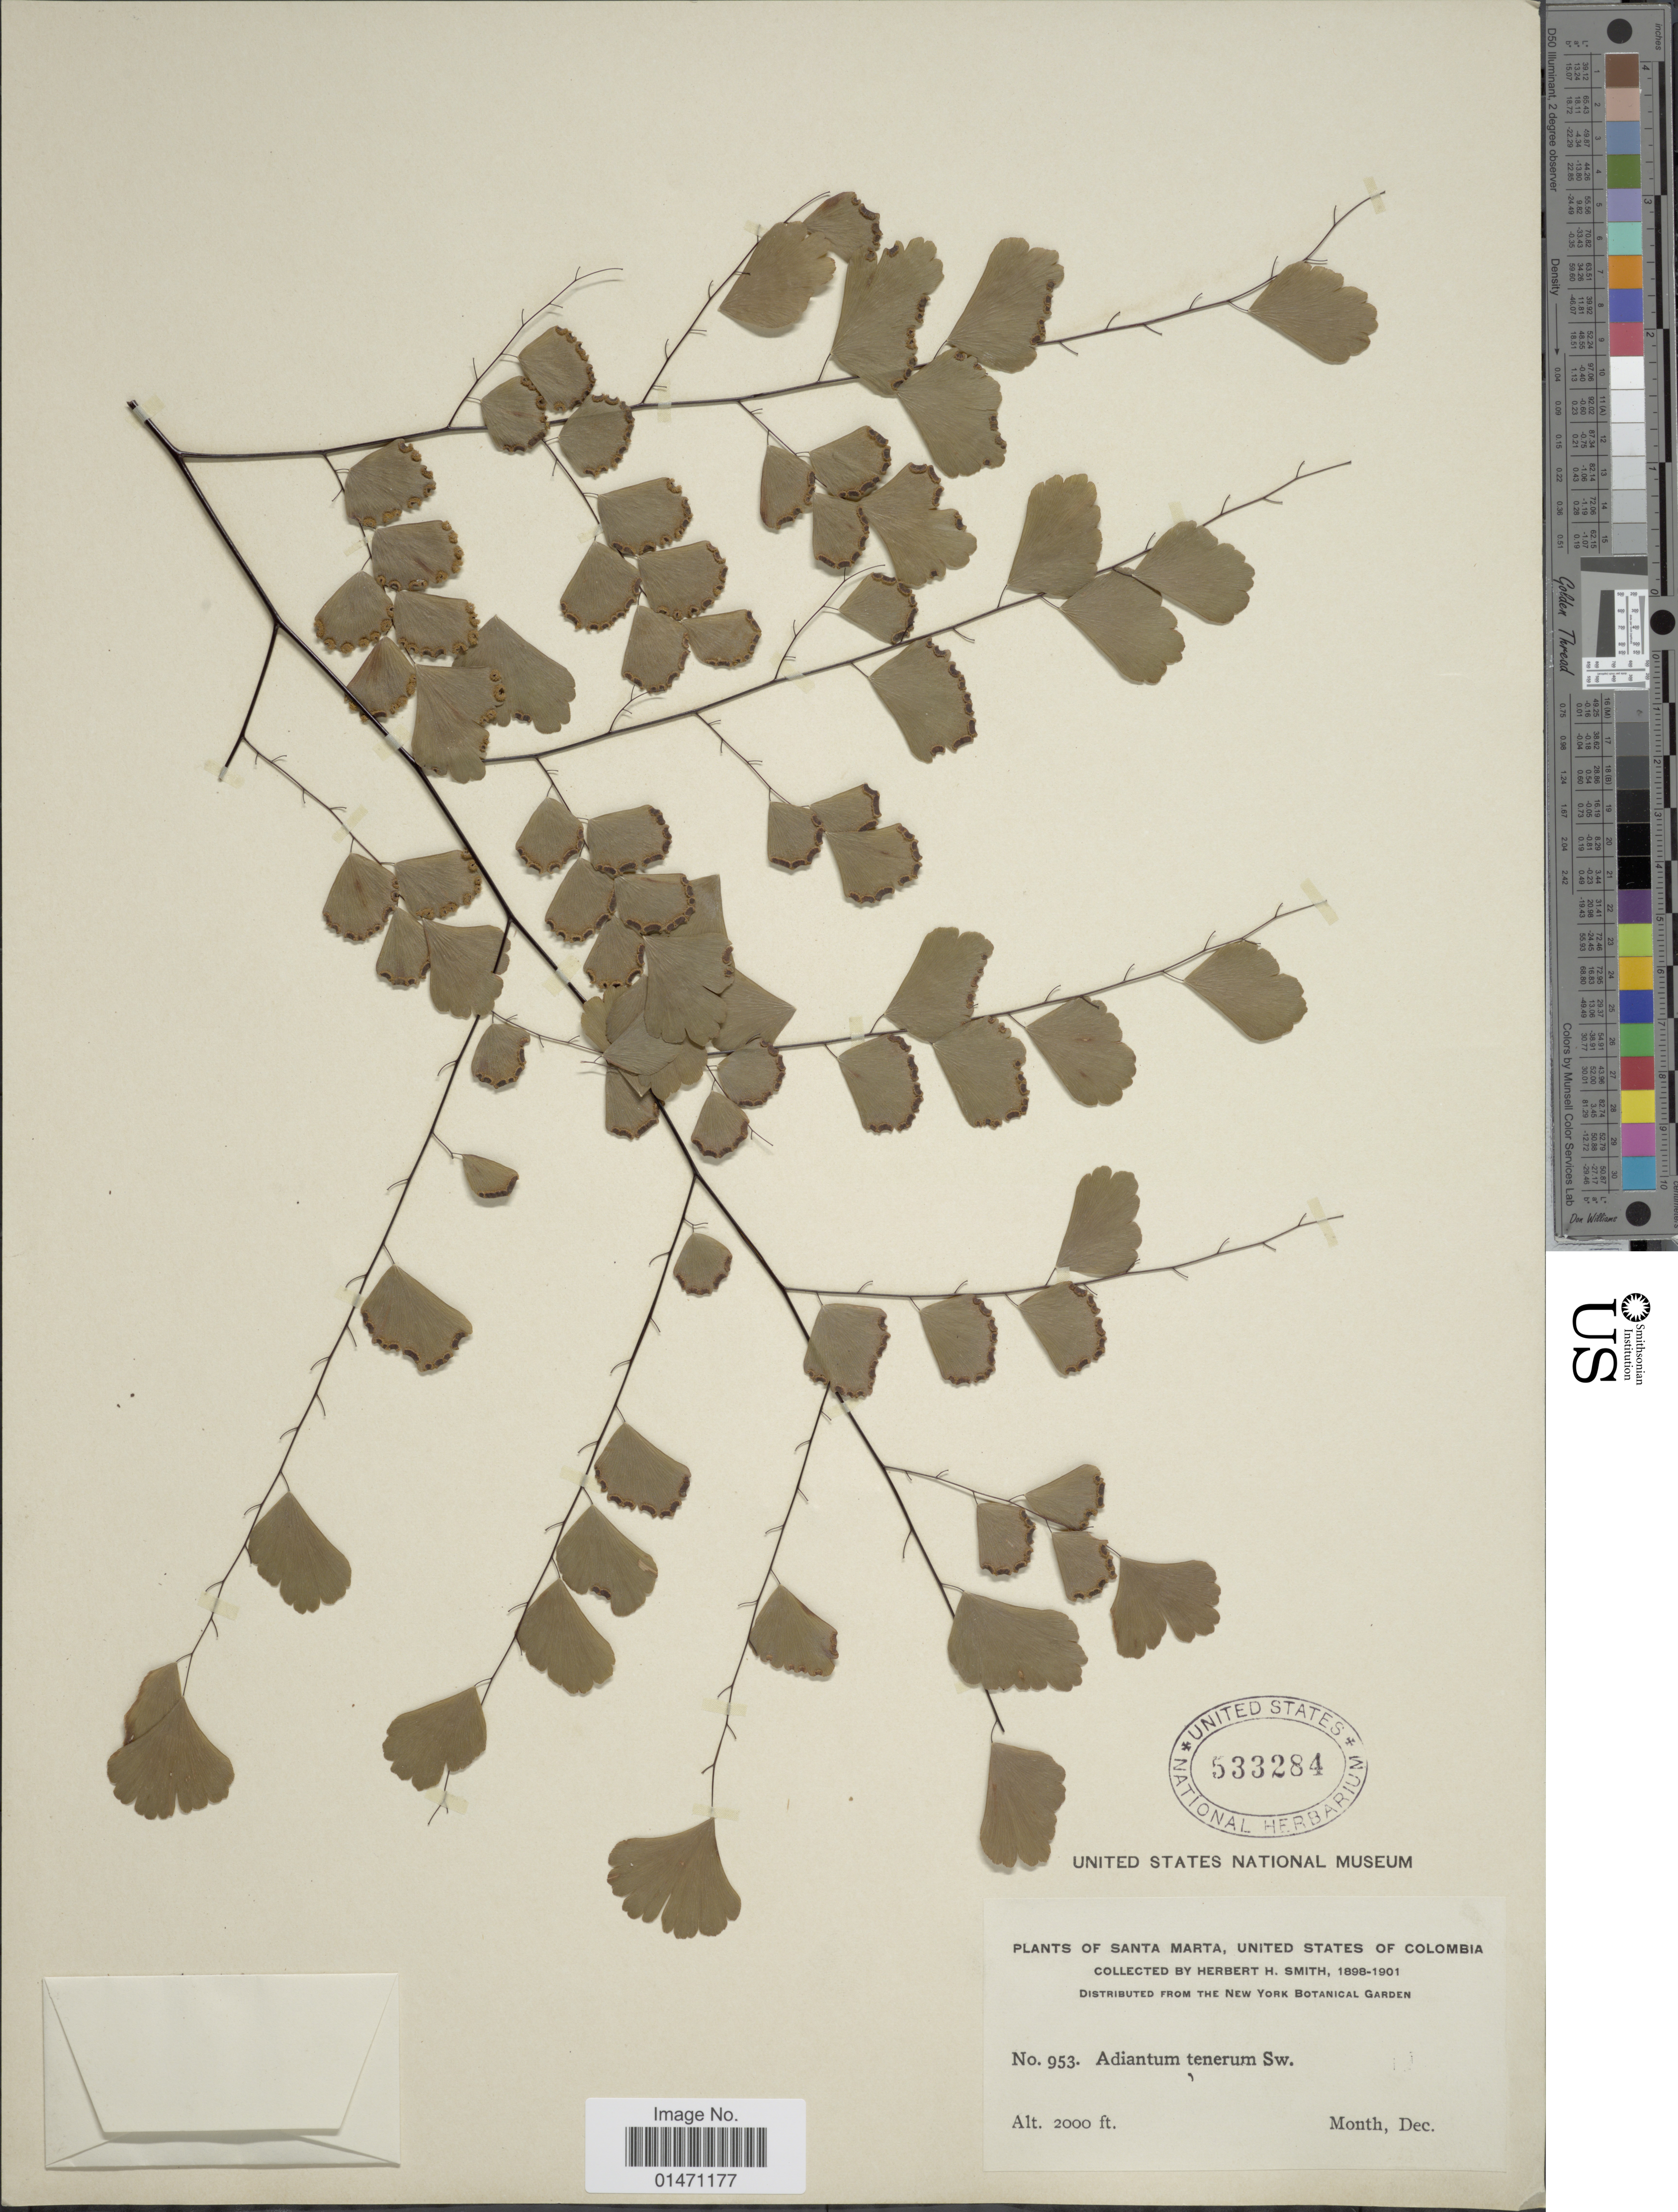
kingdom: Plantae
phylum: Tracheophyta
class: Polypodiopsida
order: Polypodiales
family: Pteridaceae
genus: Adiantum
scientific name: Adiantum princeps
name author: T. Moore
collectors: Herbert H. Smith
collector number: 953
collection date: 1898-12/1901-12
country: Colombia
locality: Plants of Santa Marta, United States of Colombia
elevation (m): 610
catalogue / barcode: US 533284